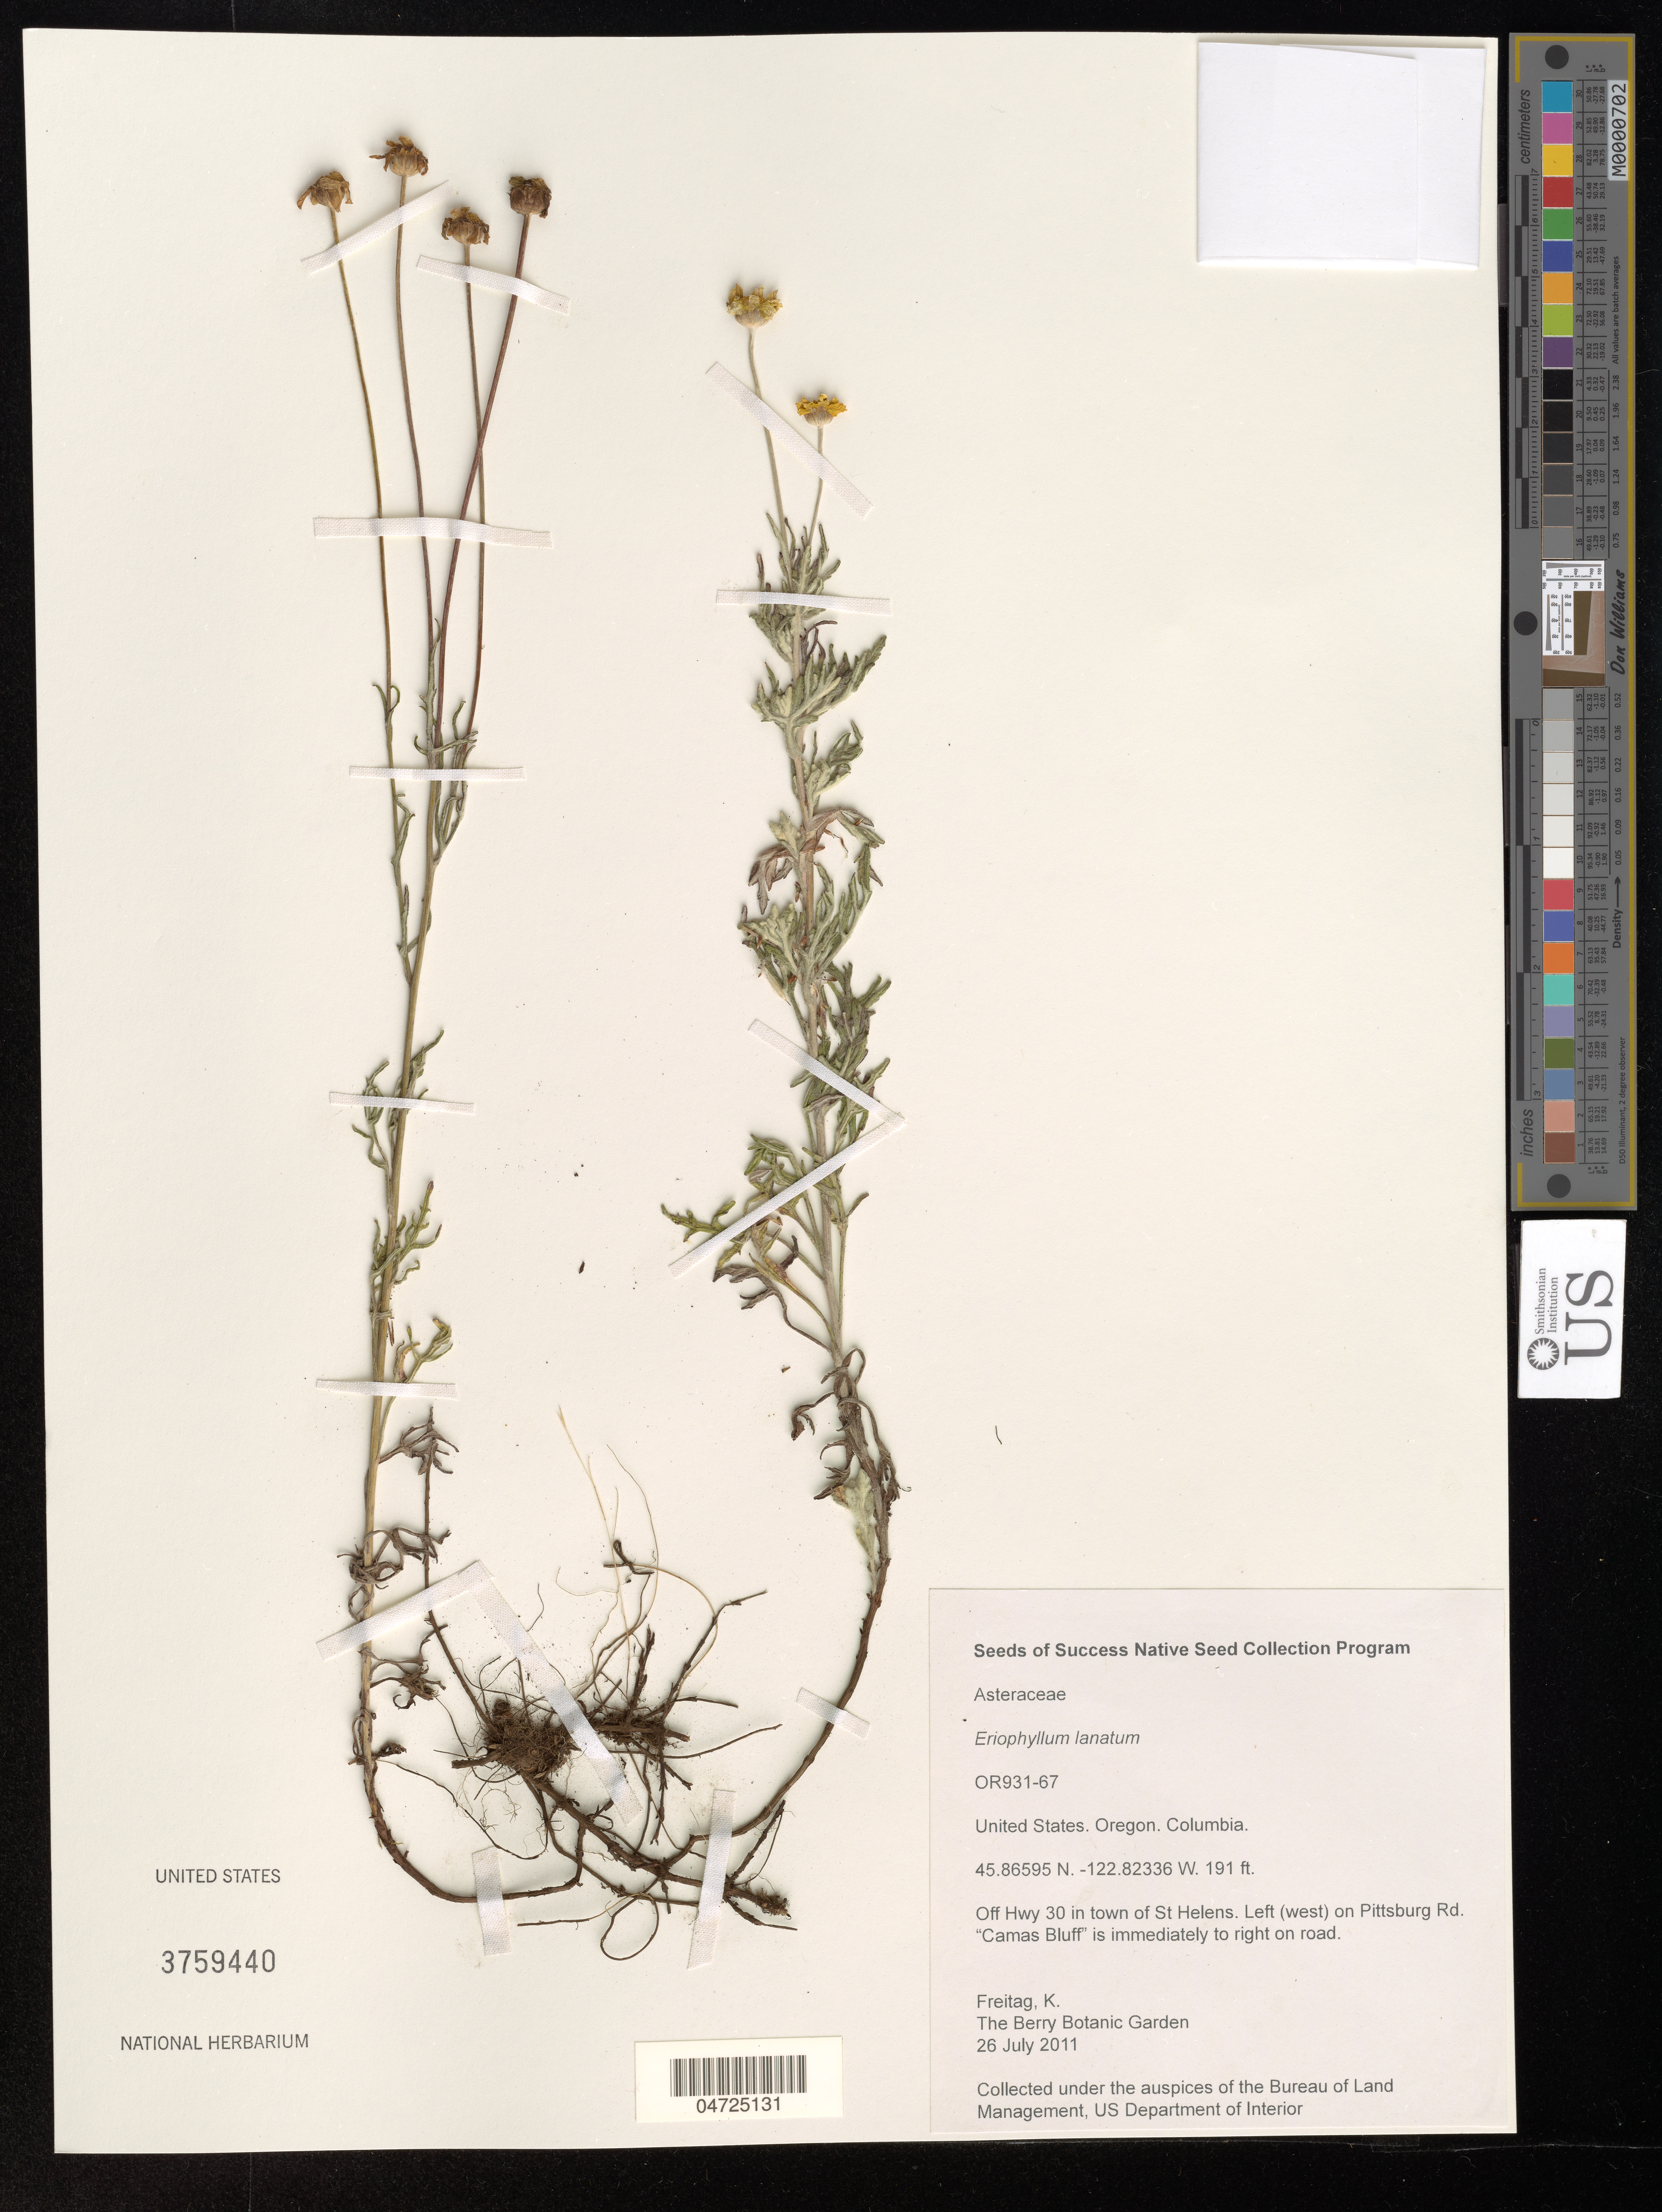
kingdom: Plantae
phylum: Tracheophyta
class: Magnoliopsida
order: Asterales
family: Asteraceae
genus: Eriophyllum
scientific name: Eriophyllum lanatum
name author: (Pursh) J. Forbes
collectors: K. Freitag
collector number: OR931-67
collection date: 2011-07-26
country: United States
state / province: Oregon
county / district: Columbia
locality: Columbia. Off Hwy 30 in town of St Helens. Left (west) on Pittsburg Rd. "Camas Bluff" is immediately to right on road.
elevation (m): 58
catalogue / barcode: US 3759440